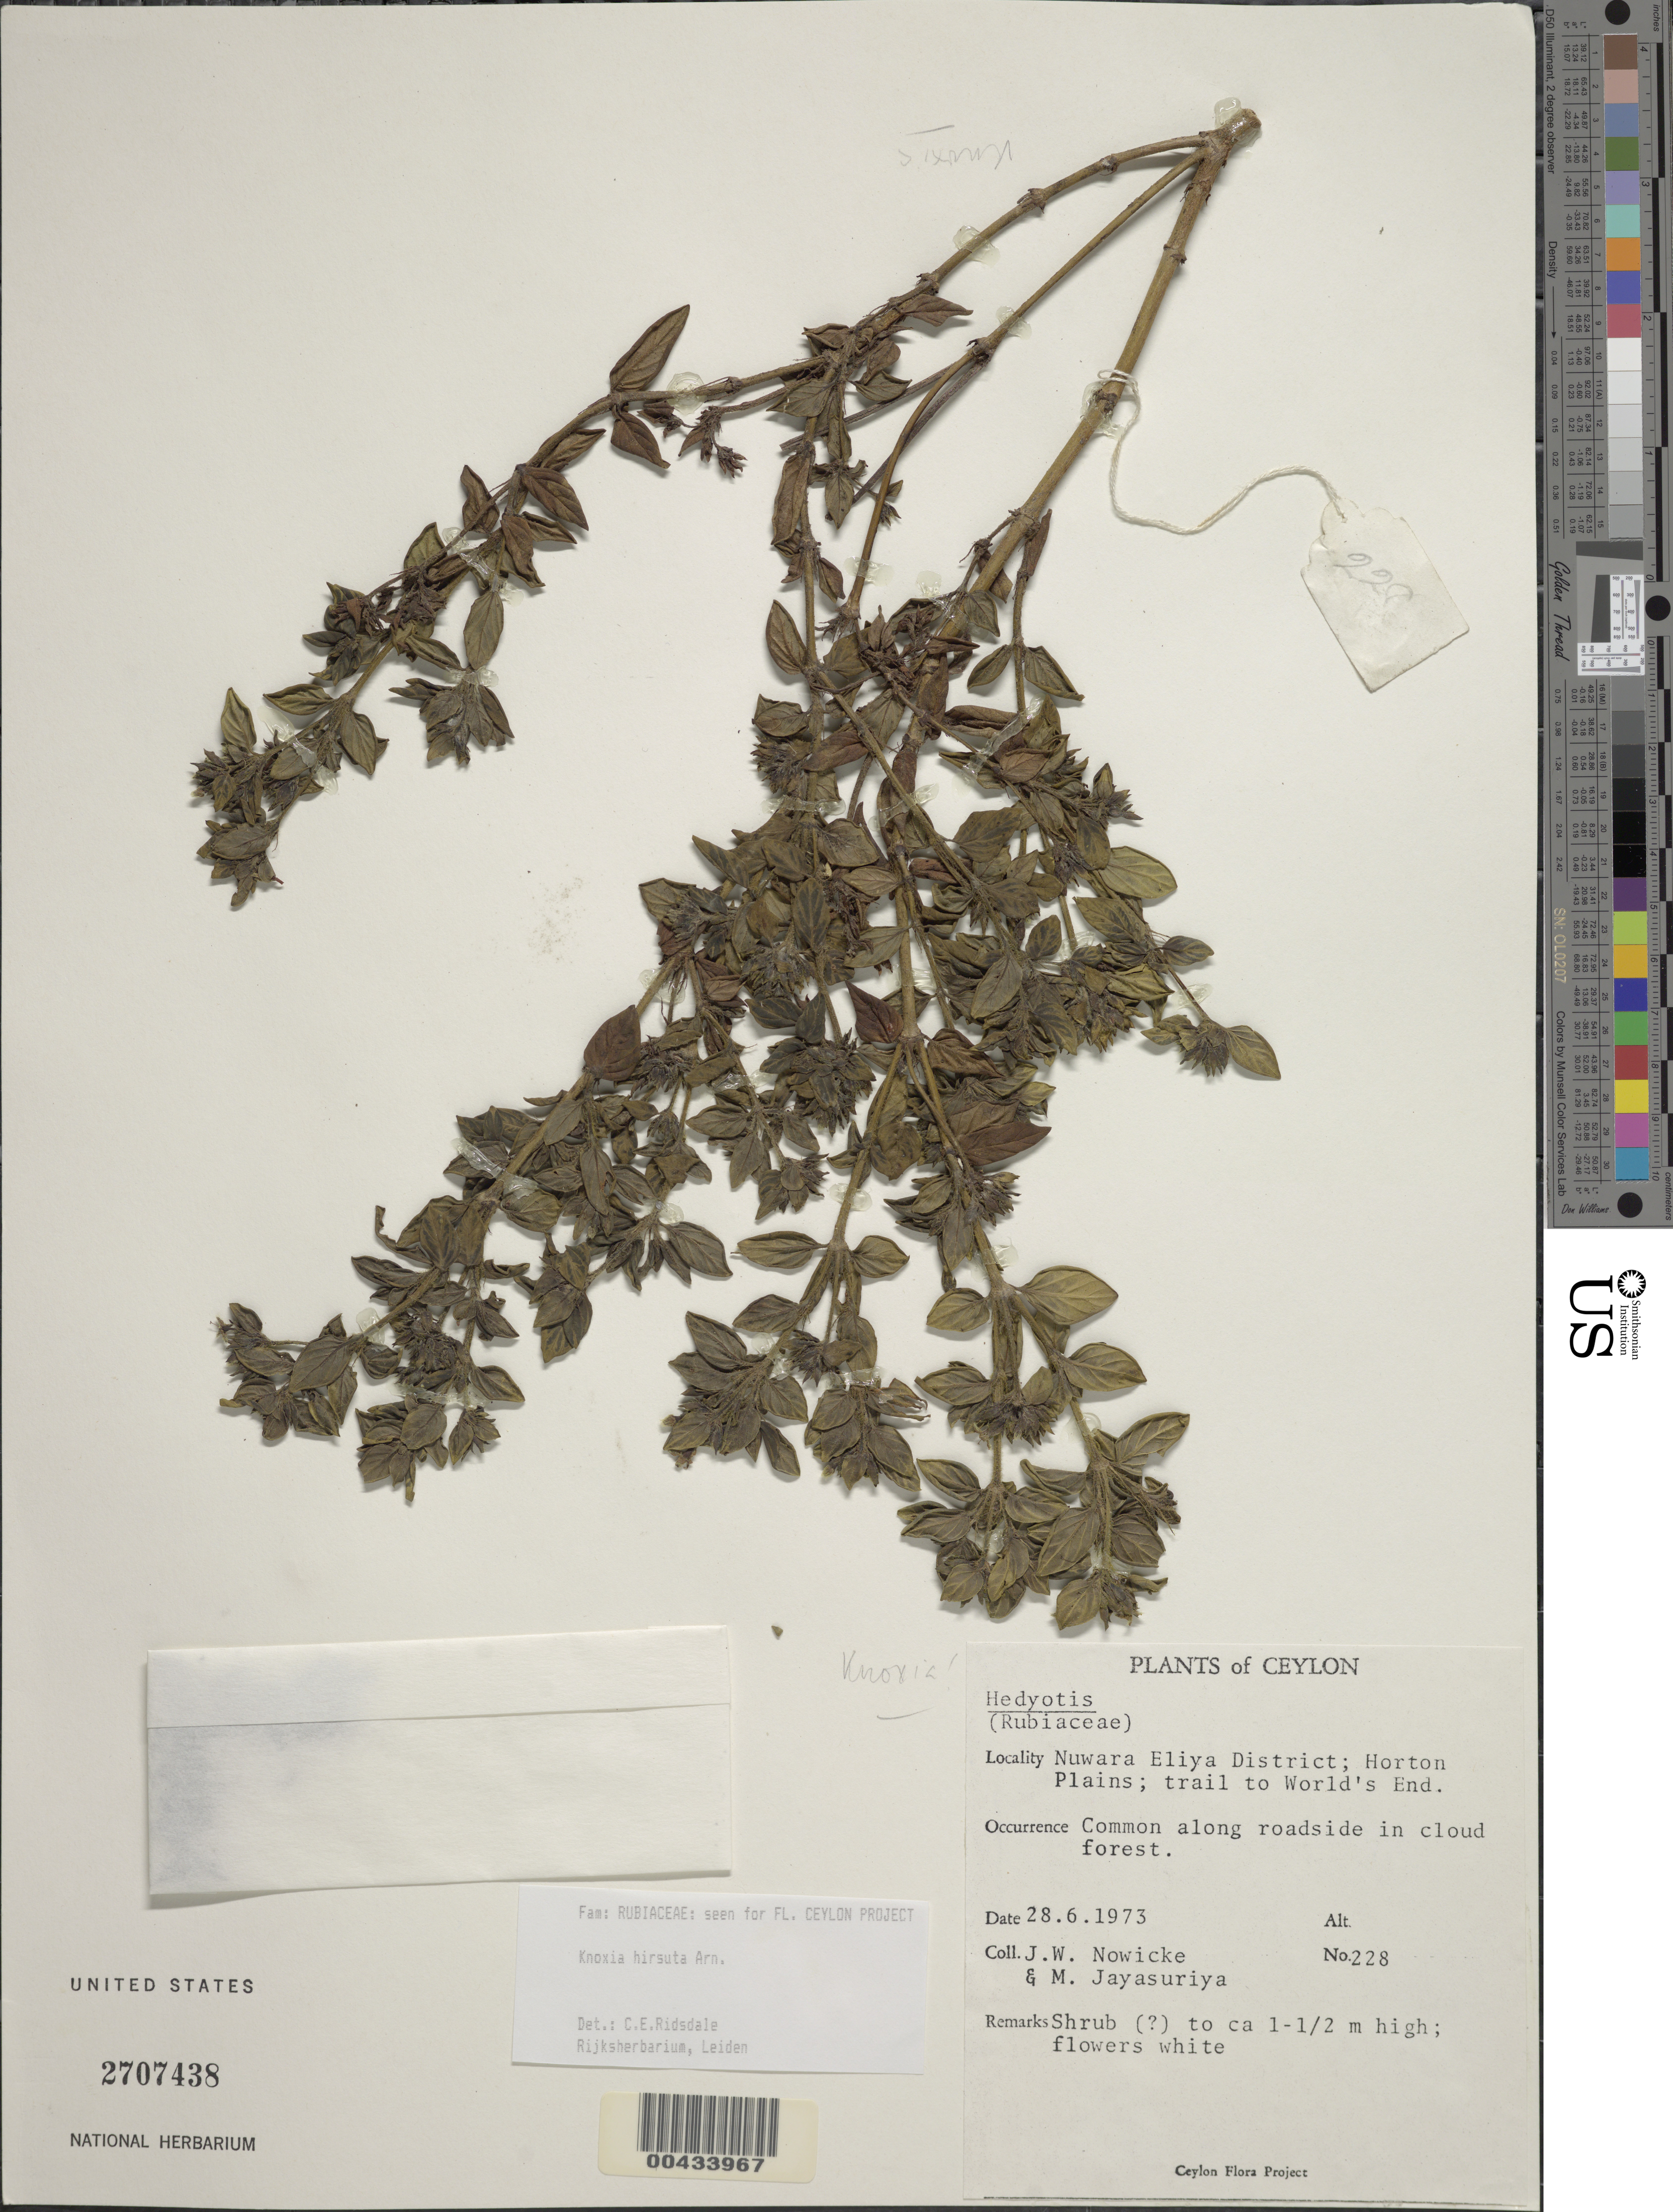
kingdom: Plantae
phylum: Tracheophyta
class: Magnoliopsida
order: Gentianales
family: Rubiaceae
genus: Knoxia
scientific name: Knoxia hirsuta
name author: Arn.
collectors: J. W. Nowicke & A. H. Jayasuriya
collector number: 228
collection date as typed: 28 Jun 1973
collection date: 1973-06-28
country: Sri Lanka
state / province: Central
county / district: Nuwara Eliya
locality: trail to World's End, Horton Plains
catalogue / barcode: US 2707438